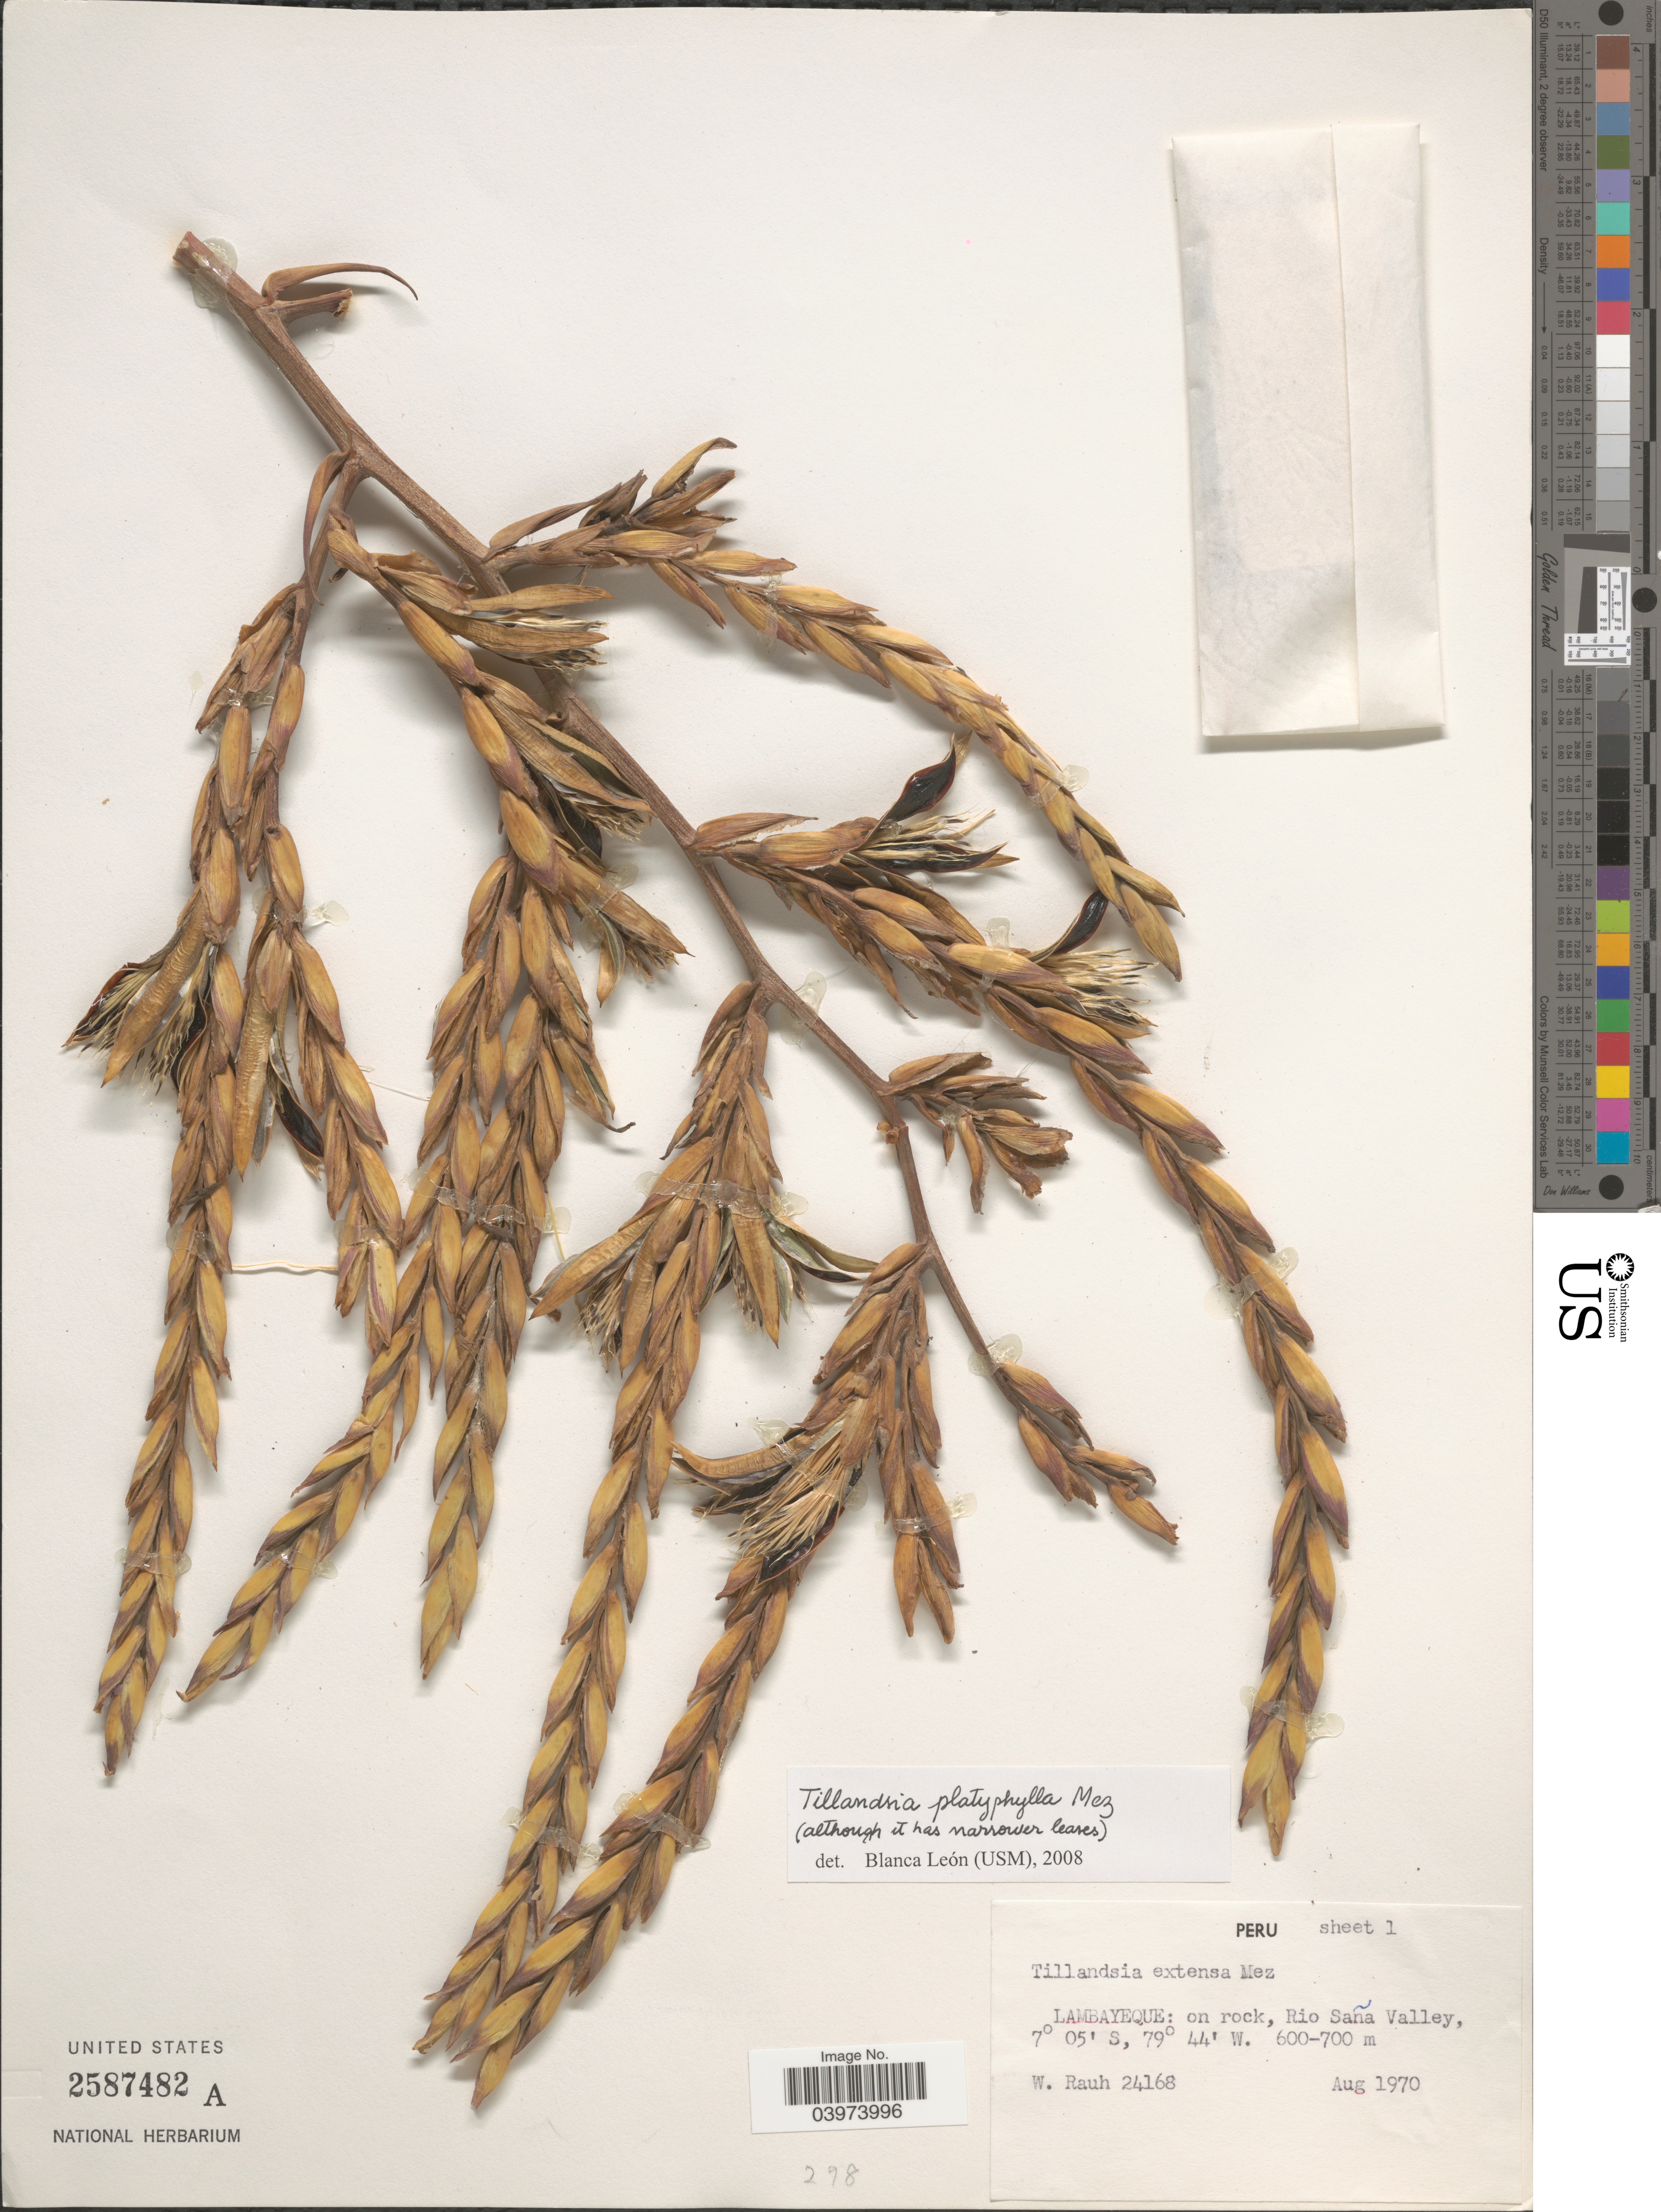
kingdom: Plantae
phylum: Tracheophyta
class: Liliopsida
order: Poales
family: Bromeliaceae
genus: Tillandsia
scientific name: Tillandsia platyphylla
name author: Mez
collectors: W. Rauh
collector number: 24168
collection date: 1970-08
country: Peru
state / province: Lambayeque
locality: On rock, Rio Saña Valley.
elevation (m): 600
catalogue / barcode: US 2587482A